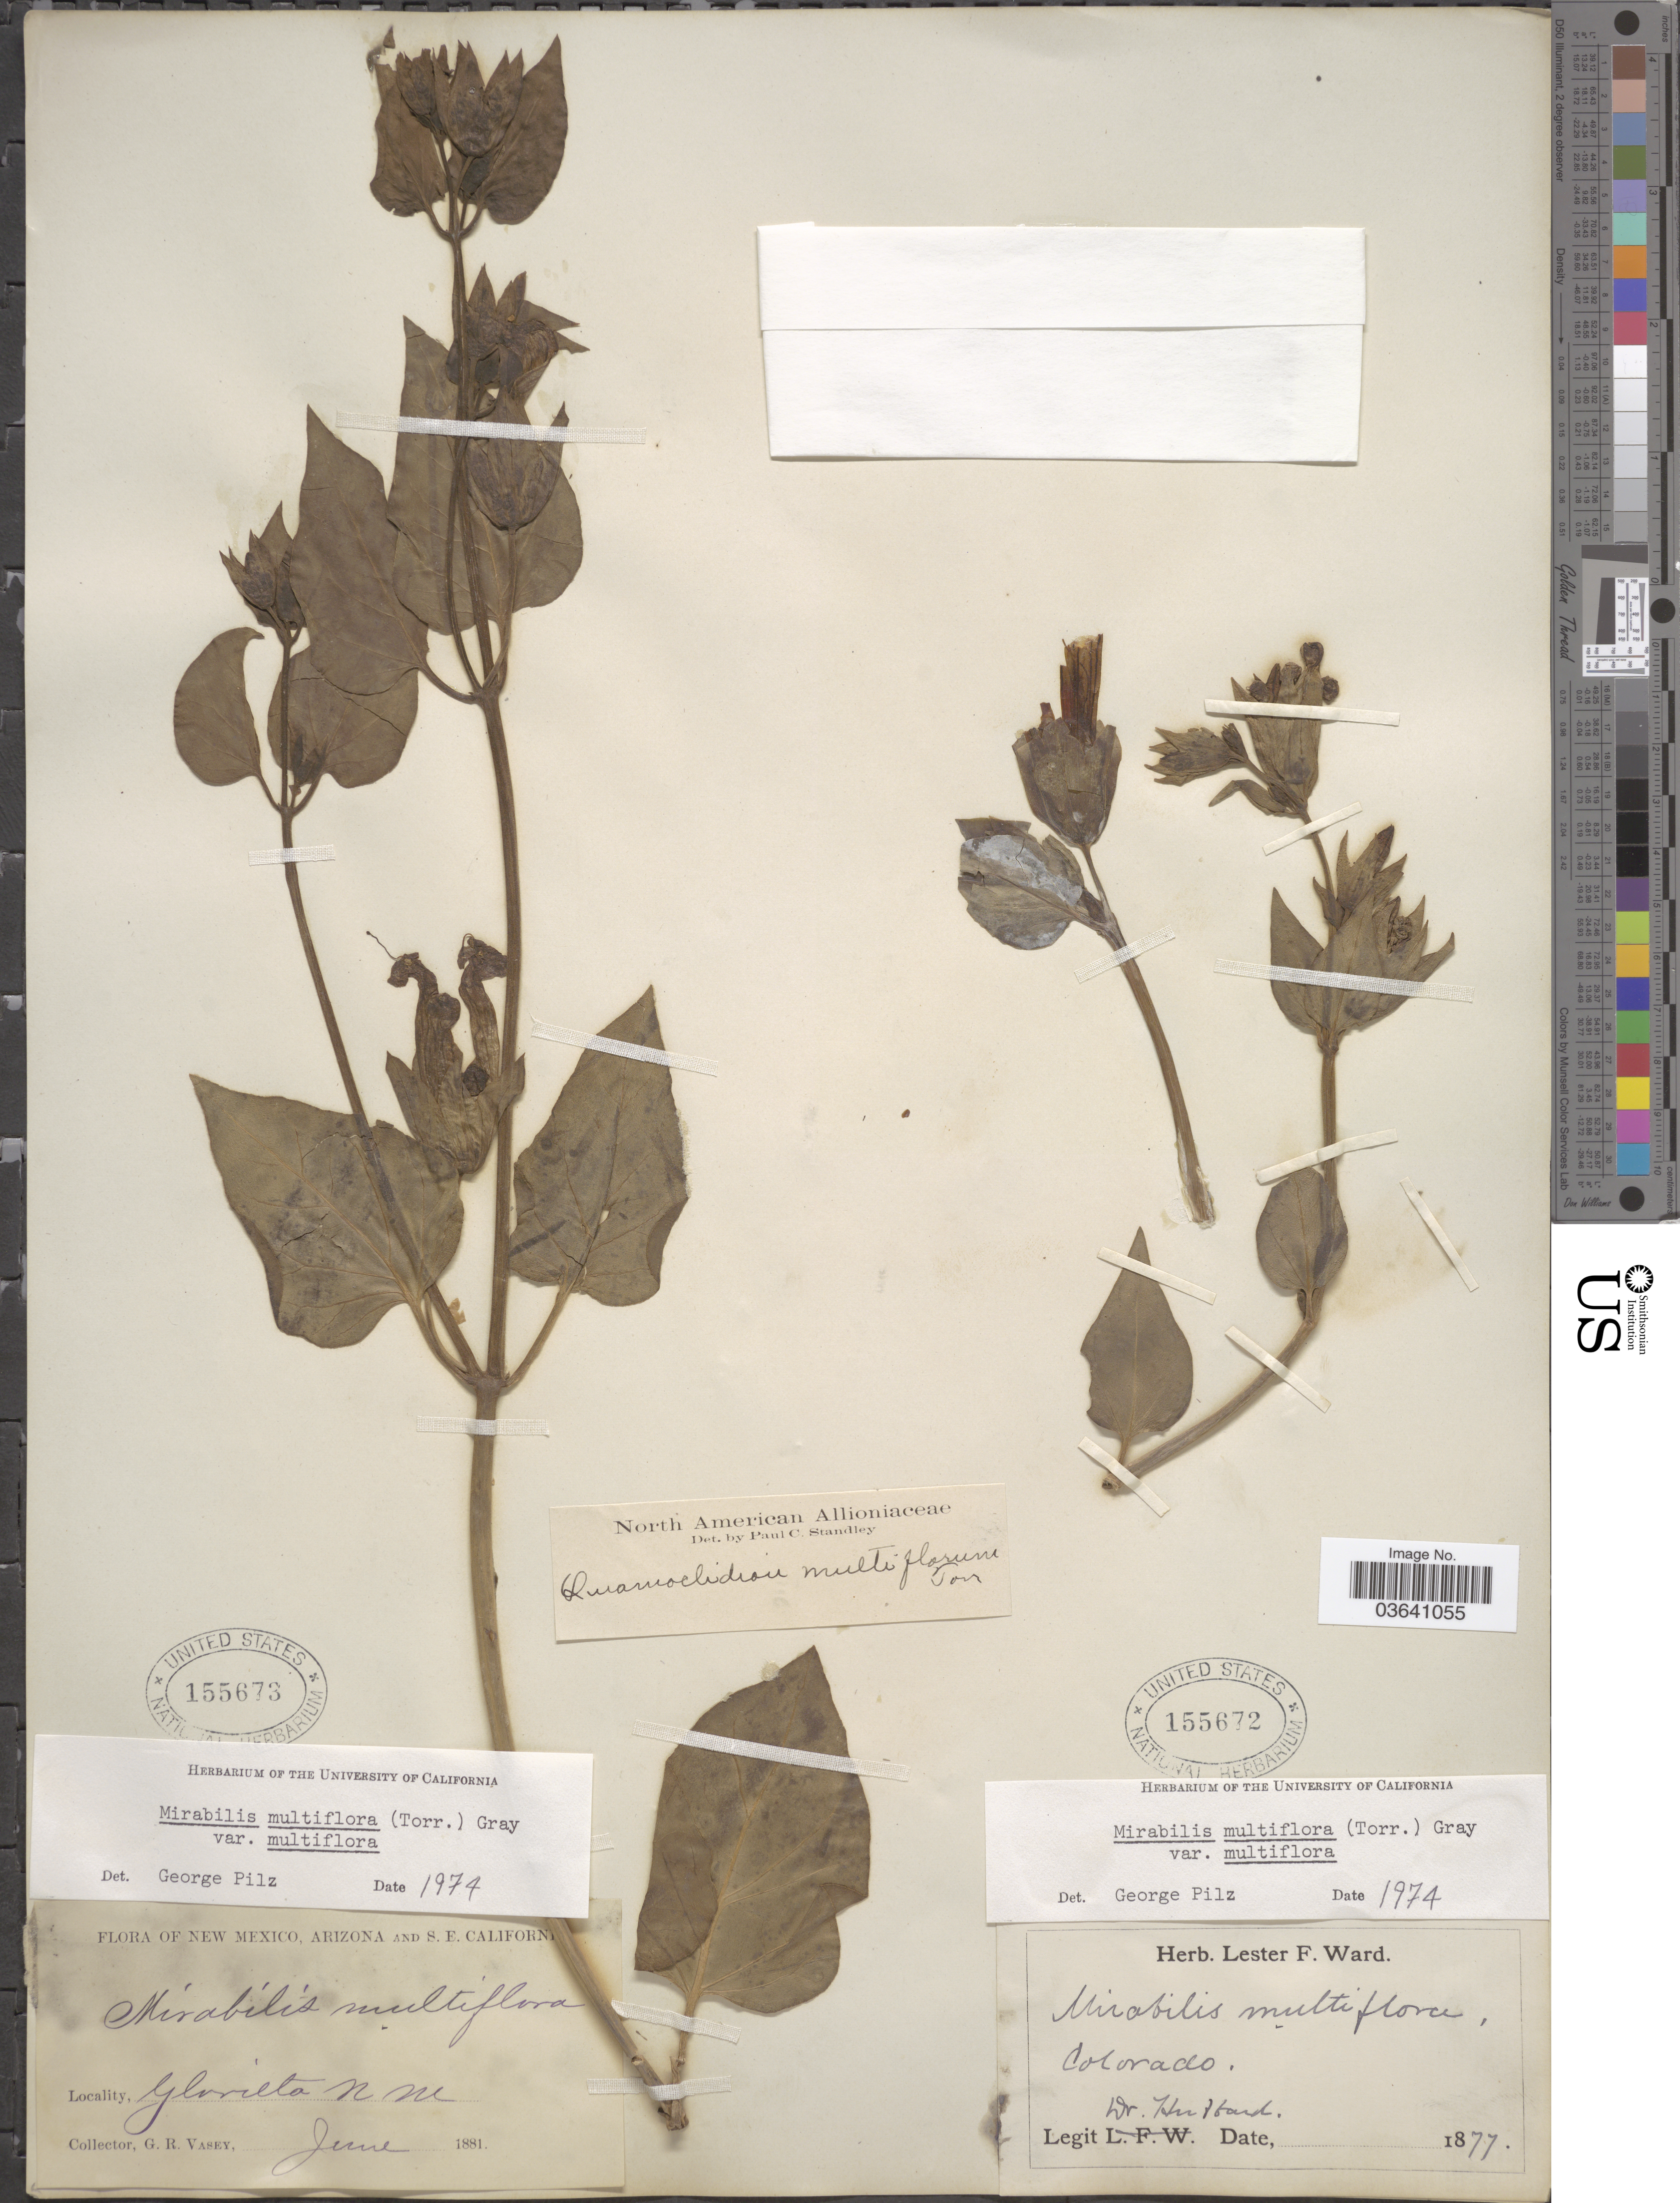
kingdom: Plantae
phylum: Tracheophyta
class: Magnoliopsida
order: Caryophyllales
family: Nyctaginaceae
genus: Mirabilis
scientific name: Mirabilis multiflora var. multiflora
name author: (Torr.) A. Gray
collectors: G. R. Vasey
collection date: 1881-06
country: United States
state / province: New Mexico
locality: Glorieta.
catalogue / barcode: US 155673